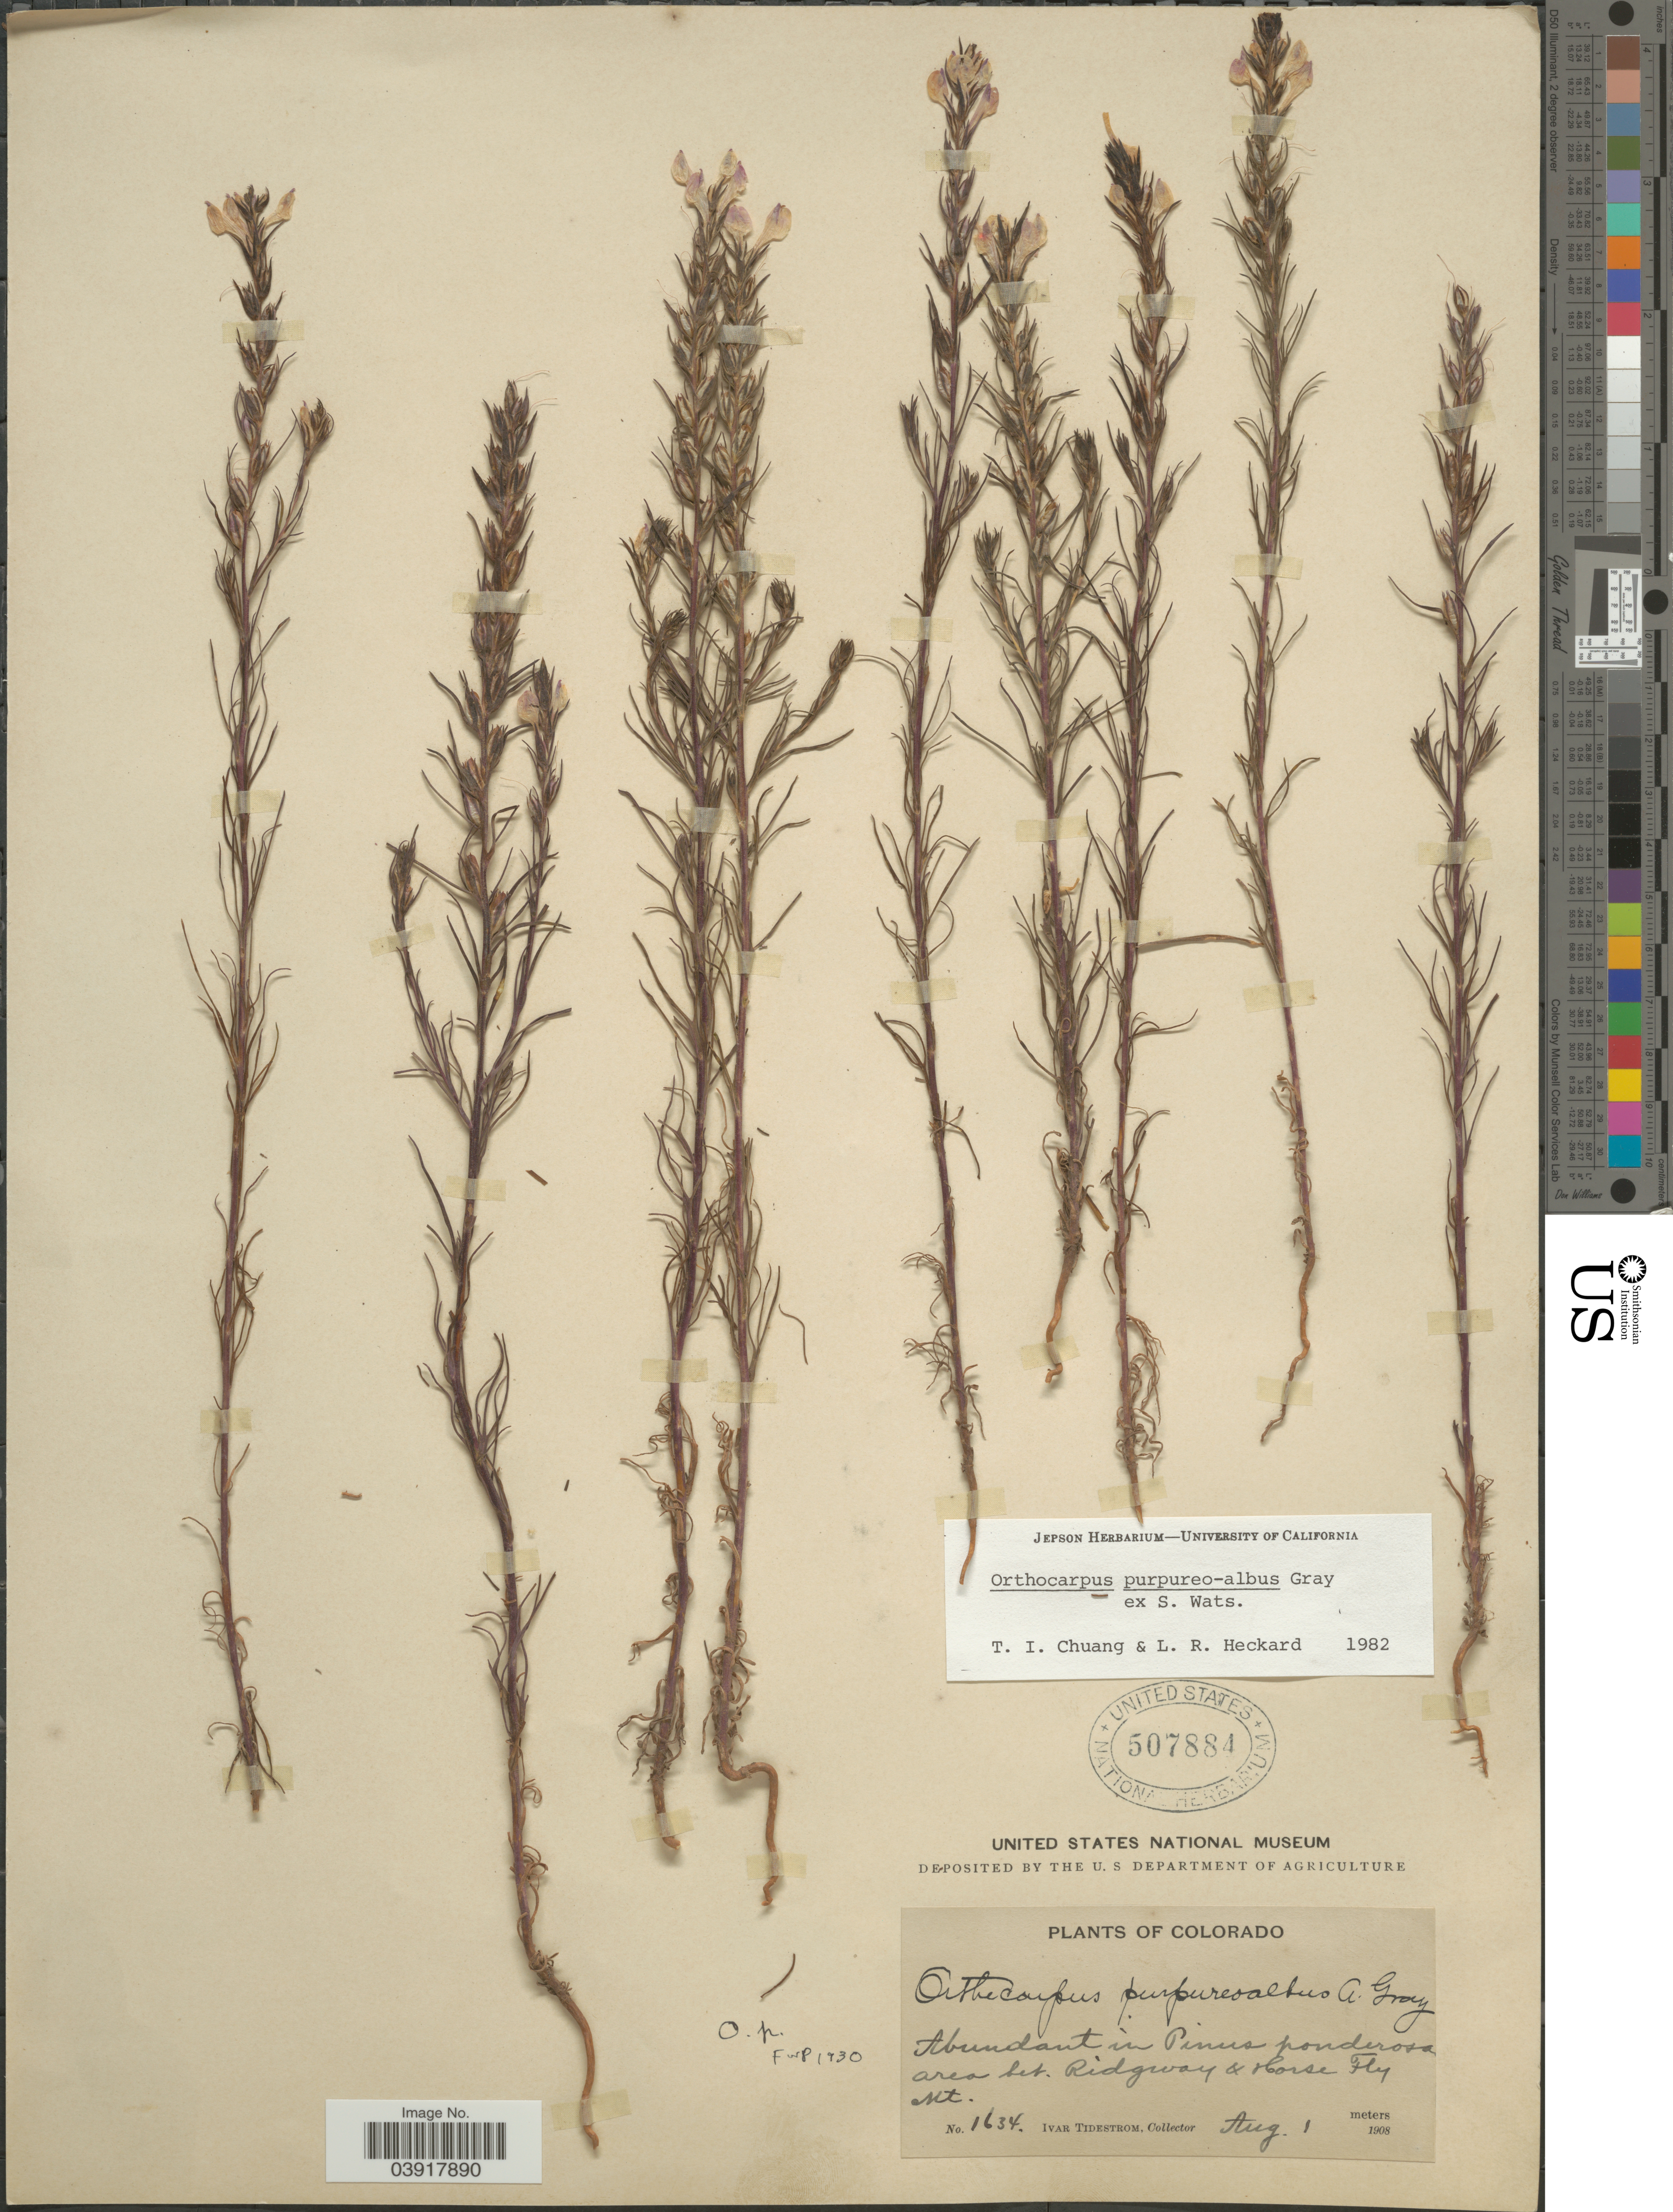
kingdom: Plantae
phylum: Tracheophyta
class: Magnoliopsida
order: Lamiales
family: Orobanchaceae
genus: Orthocarpus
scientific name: Orthocarpus purpureo-albus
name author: A. Gray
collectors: I. F. Tidestrom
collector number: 1634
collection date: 1908-08-01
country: United States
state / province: Colorado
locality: In Pinus ponderosa area bet. Ridgway & Horse Fly Mt.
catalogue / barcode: US 507884